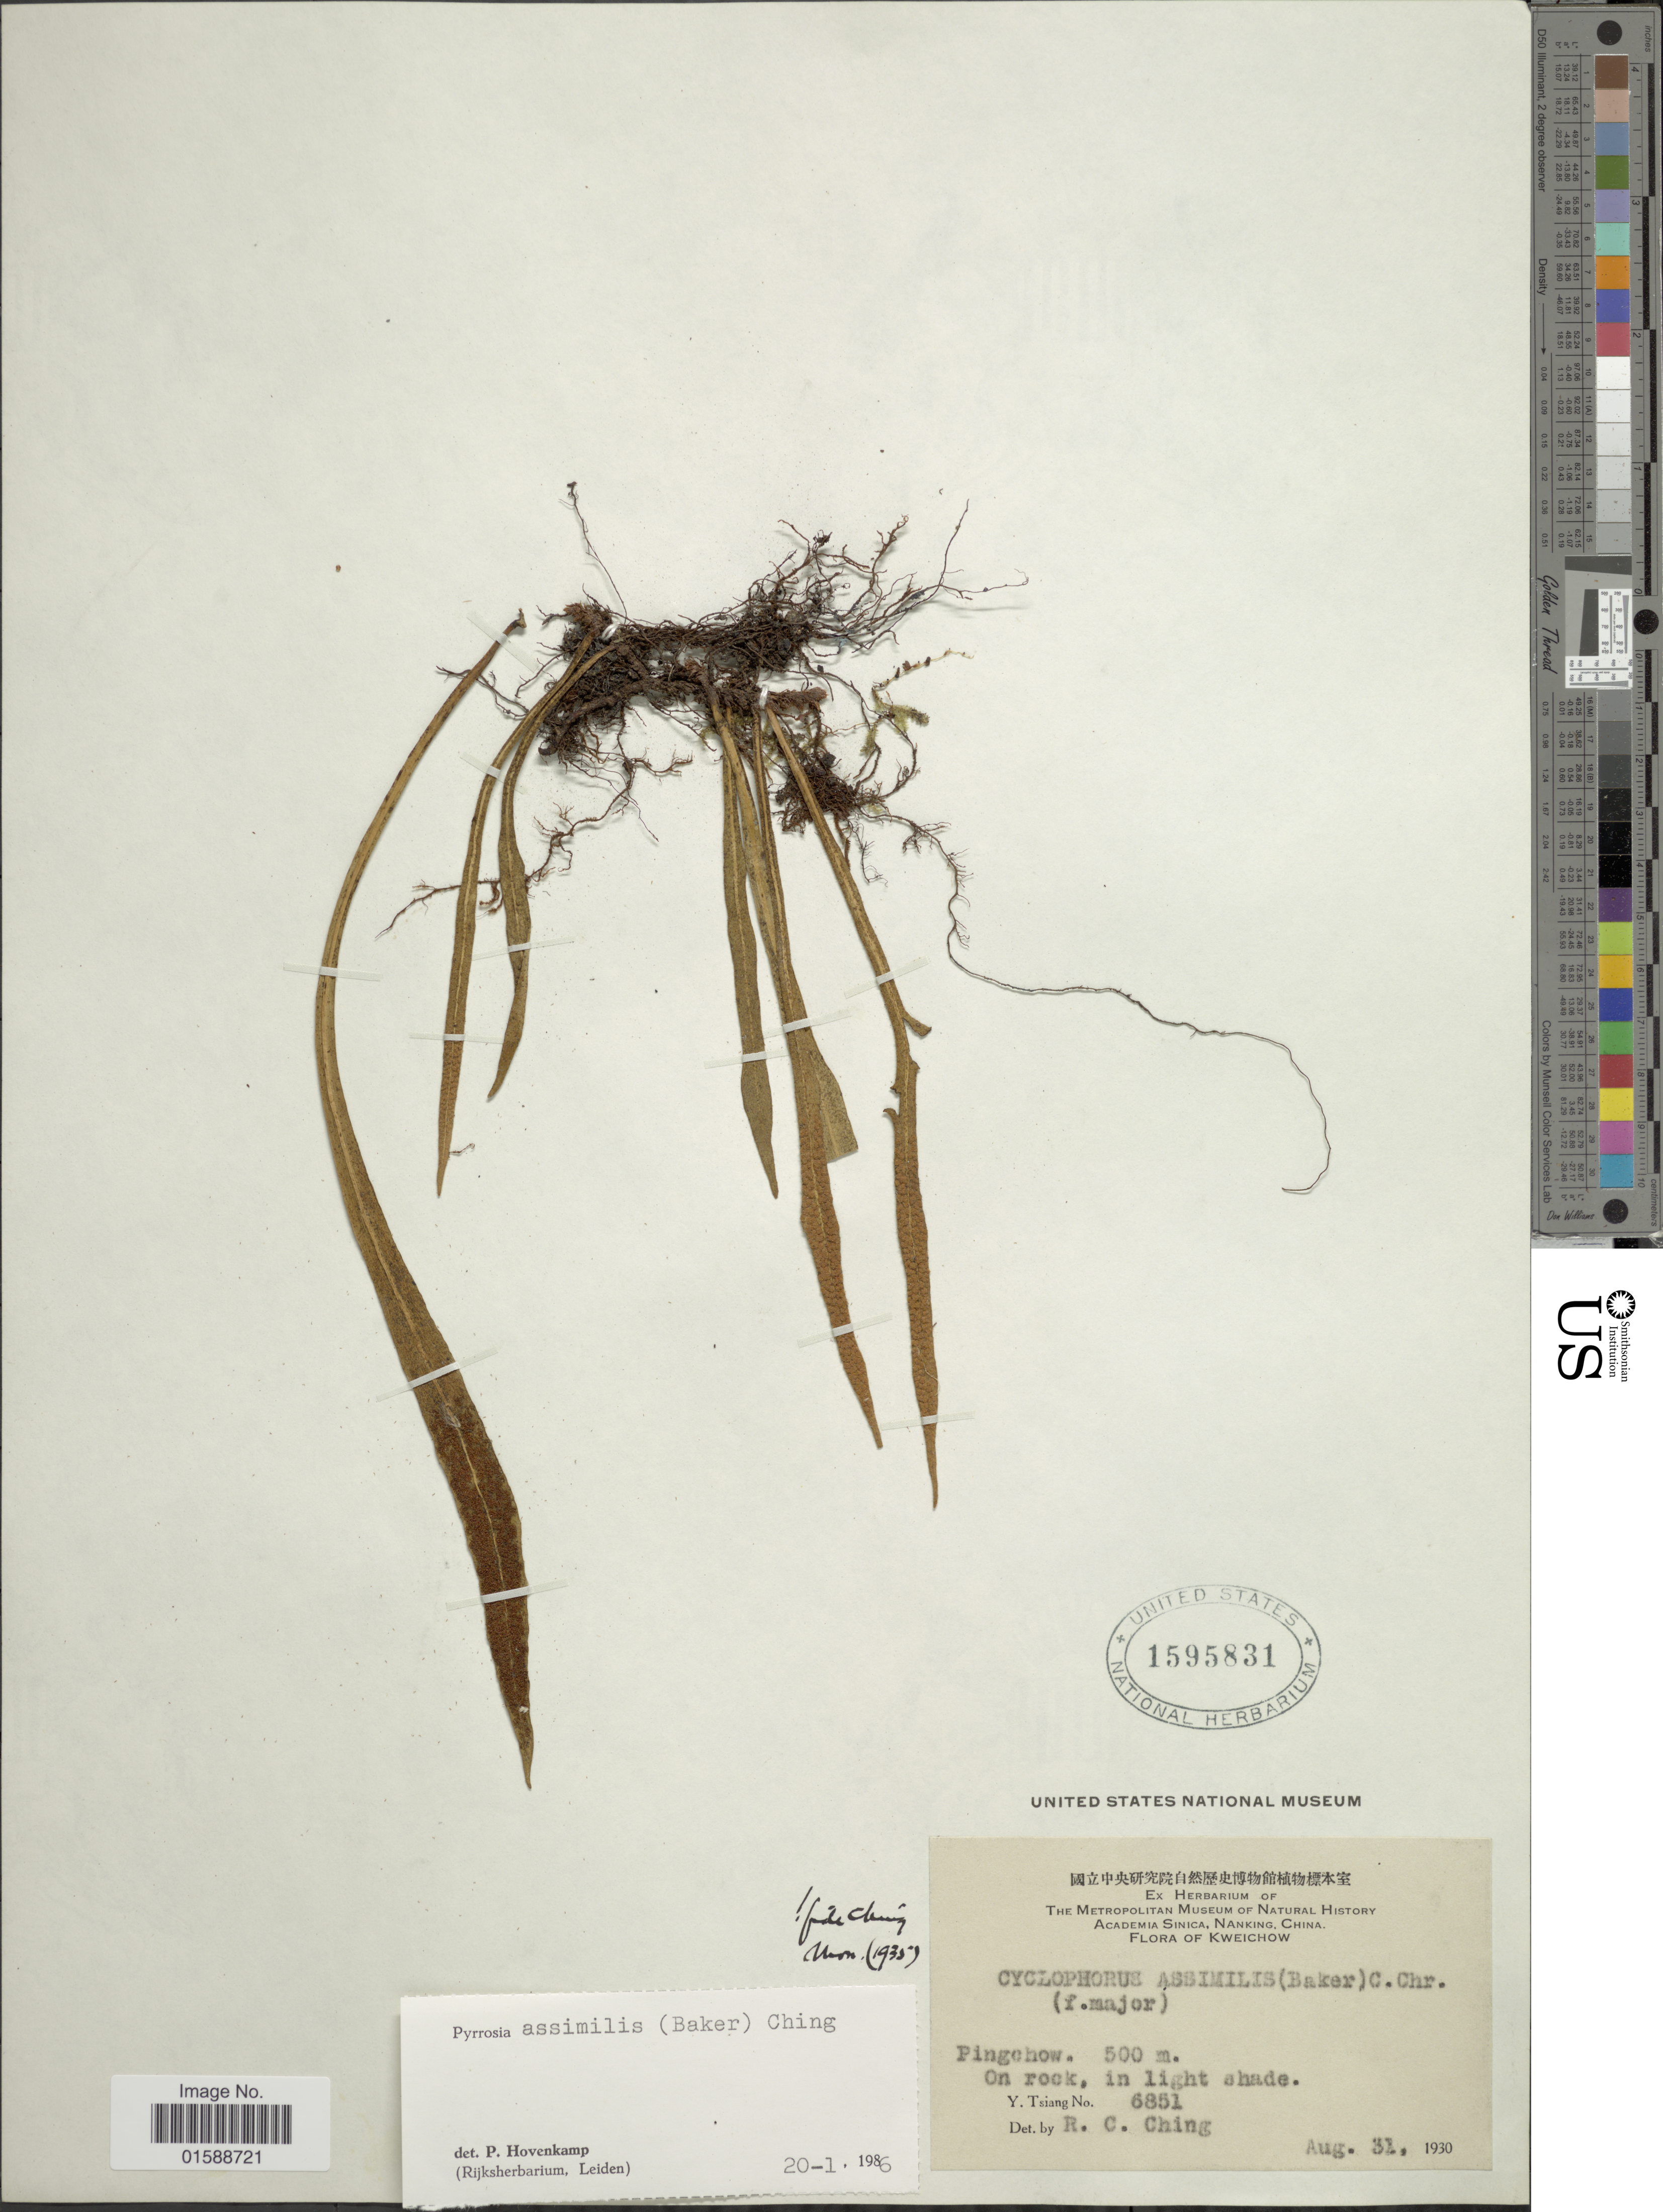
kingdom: Plantae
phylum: Tracheophyta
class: Polypodiopsida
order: Polypodiales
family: Polypodiaceae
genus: Pyrrosia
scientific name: Pyrrosia assimilis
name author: (Baker) Ching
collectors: Y. Tsiang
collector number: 6851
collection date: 1930-08-31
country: China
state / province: Guizhou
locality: Kweichow. Pingehow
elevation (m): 500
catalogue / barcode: US 1595831